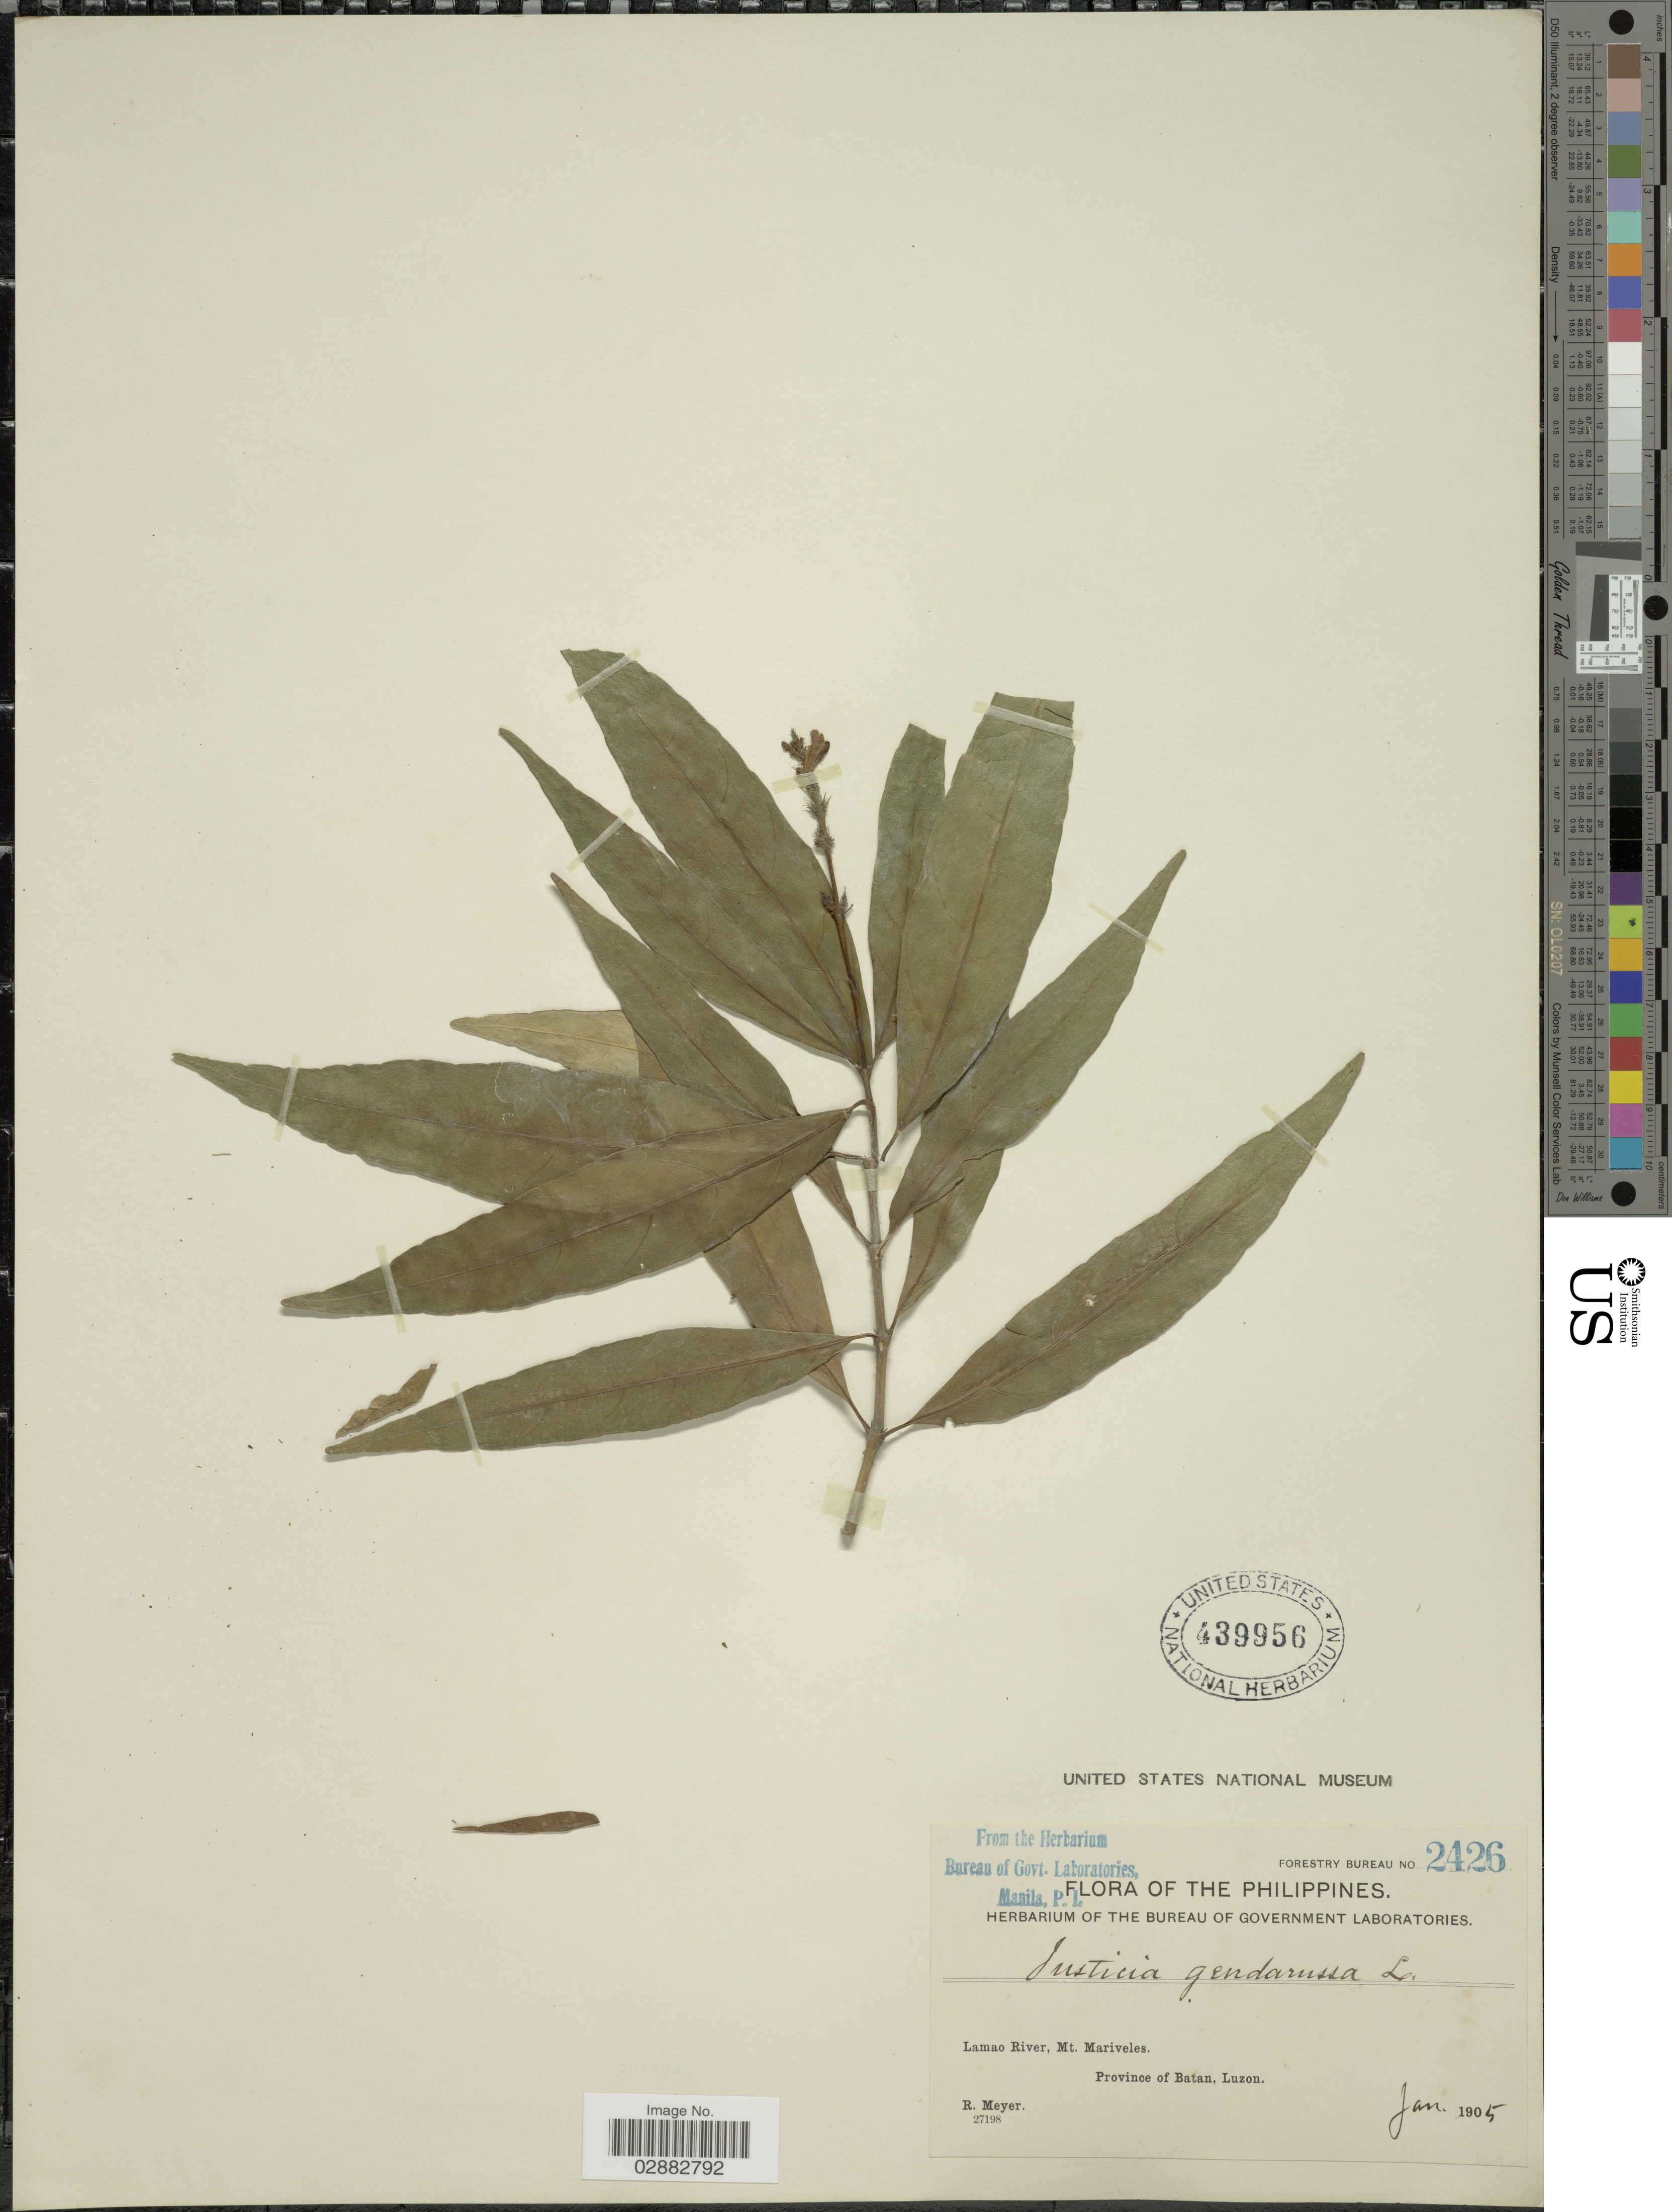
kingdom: Plantae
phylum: Tracheophyta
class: Magnoliopsida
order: Lamiales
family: Acanthaceae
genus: Justicia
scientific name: Justicia gendarussa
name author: Burm. f.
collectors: R. Meyer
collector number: Forestry Bureau 2426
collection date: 1905-01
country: Philippines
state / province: Cagayan Valley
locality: Lamao River, Mt. Mariveles. Province of Batan, Luzon.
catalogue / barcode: US 439956